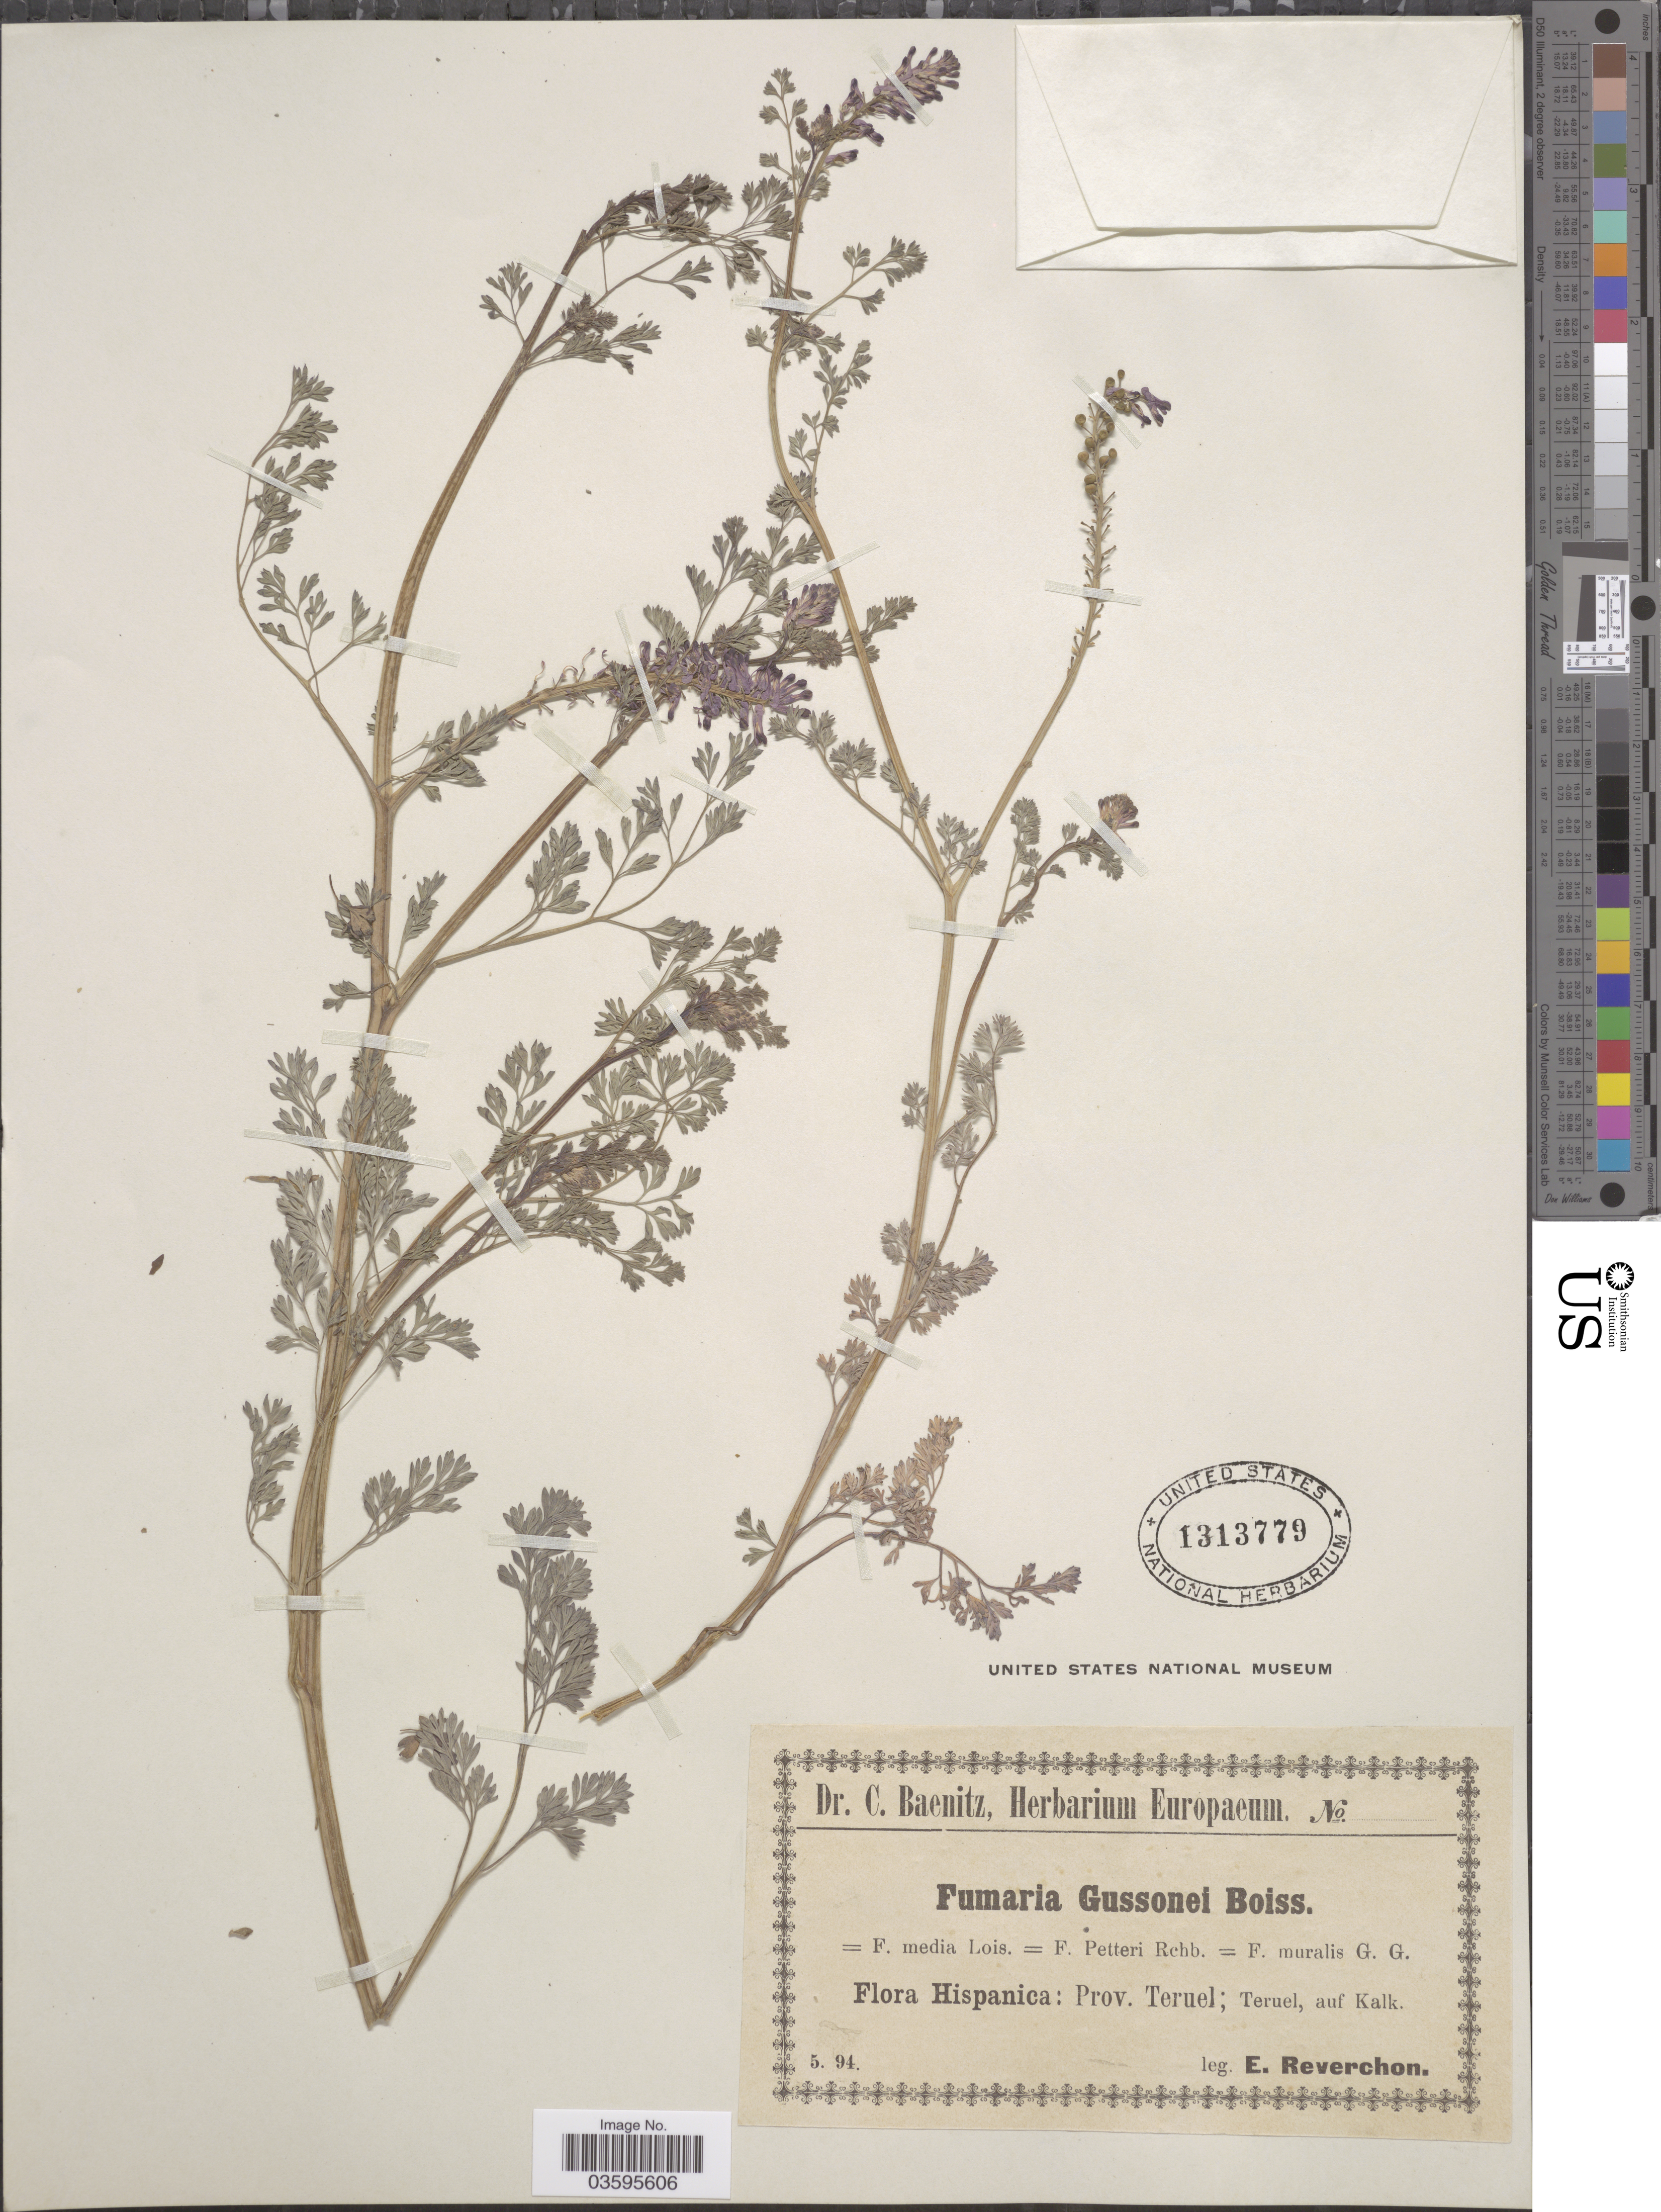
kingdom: Plantae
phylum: Tracheophyta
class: Magnoliopsida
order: Ranunculales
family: Papaveraceae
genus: Fumaria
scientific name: Fumaria gussonii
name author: Boiss.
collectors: E. Reverchon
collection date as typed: Transcribed d/m/y: /5/94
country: Spain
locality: Hispanica: Prov. Teruel; Teruel, auf Kalk.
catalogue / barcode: US 1313779